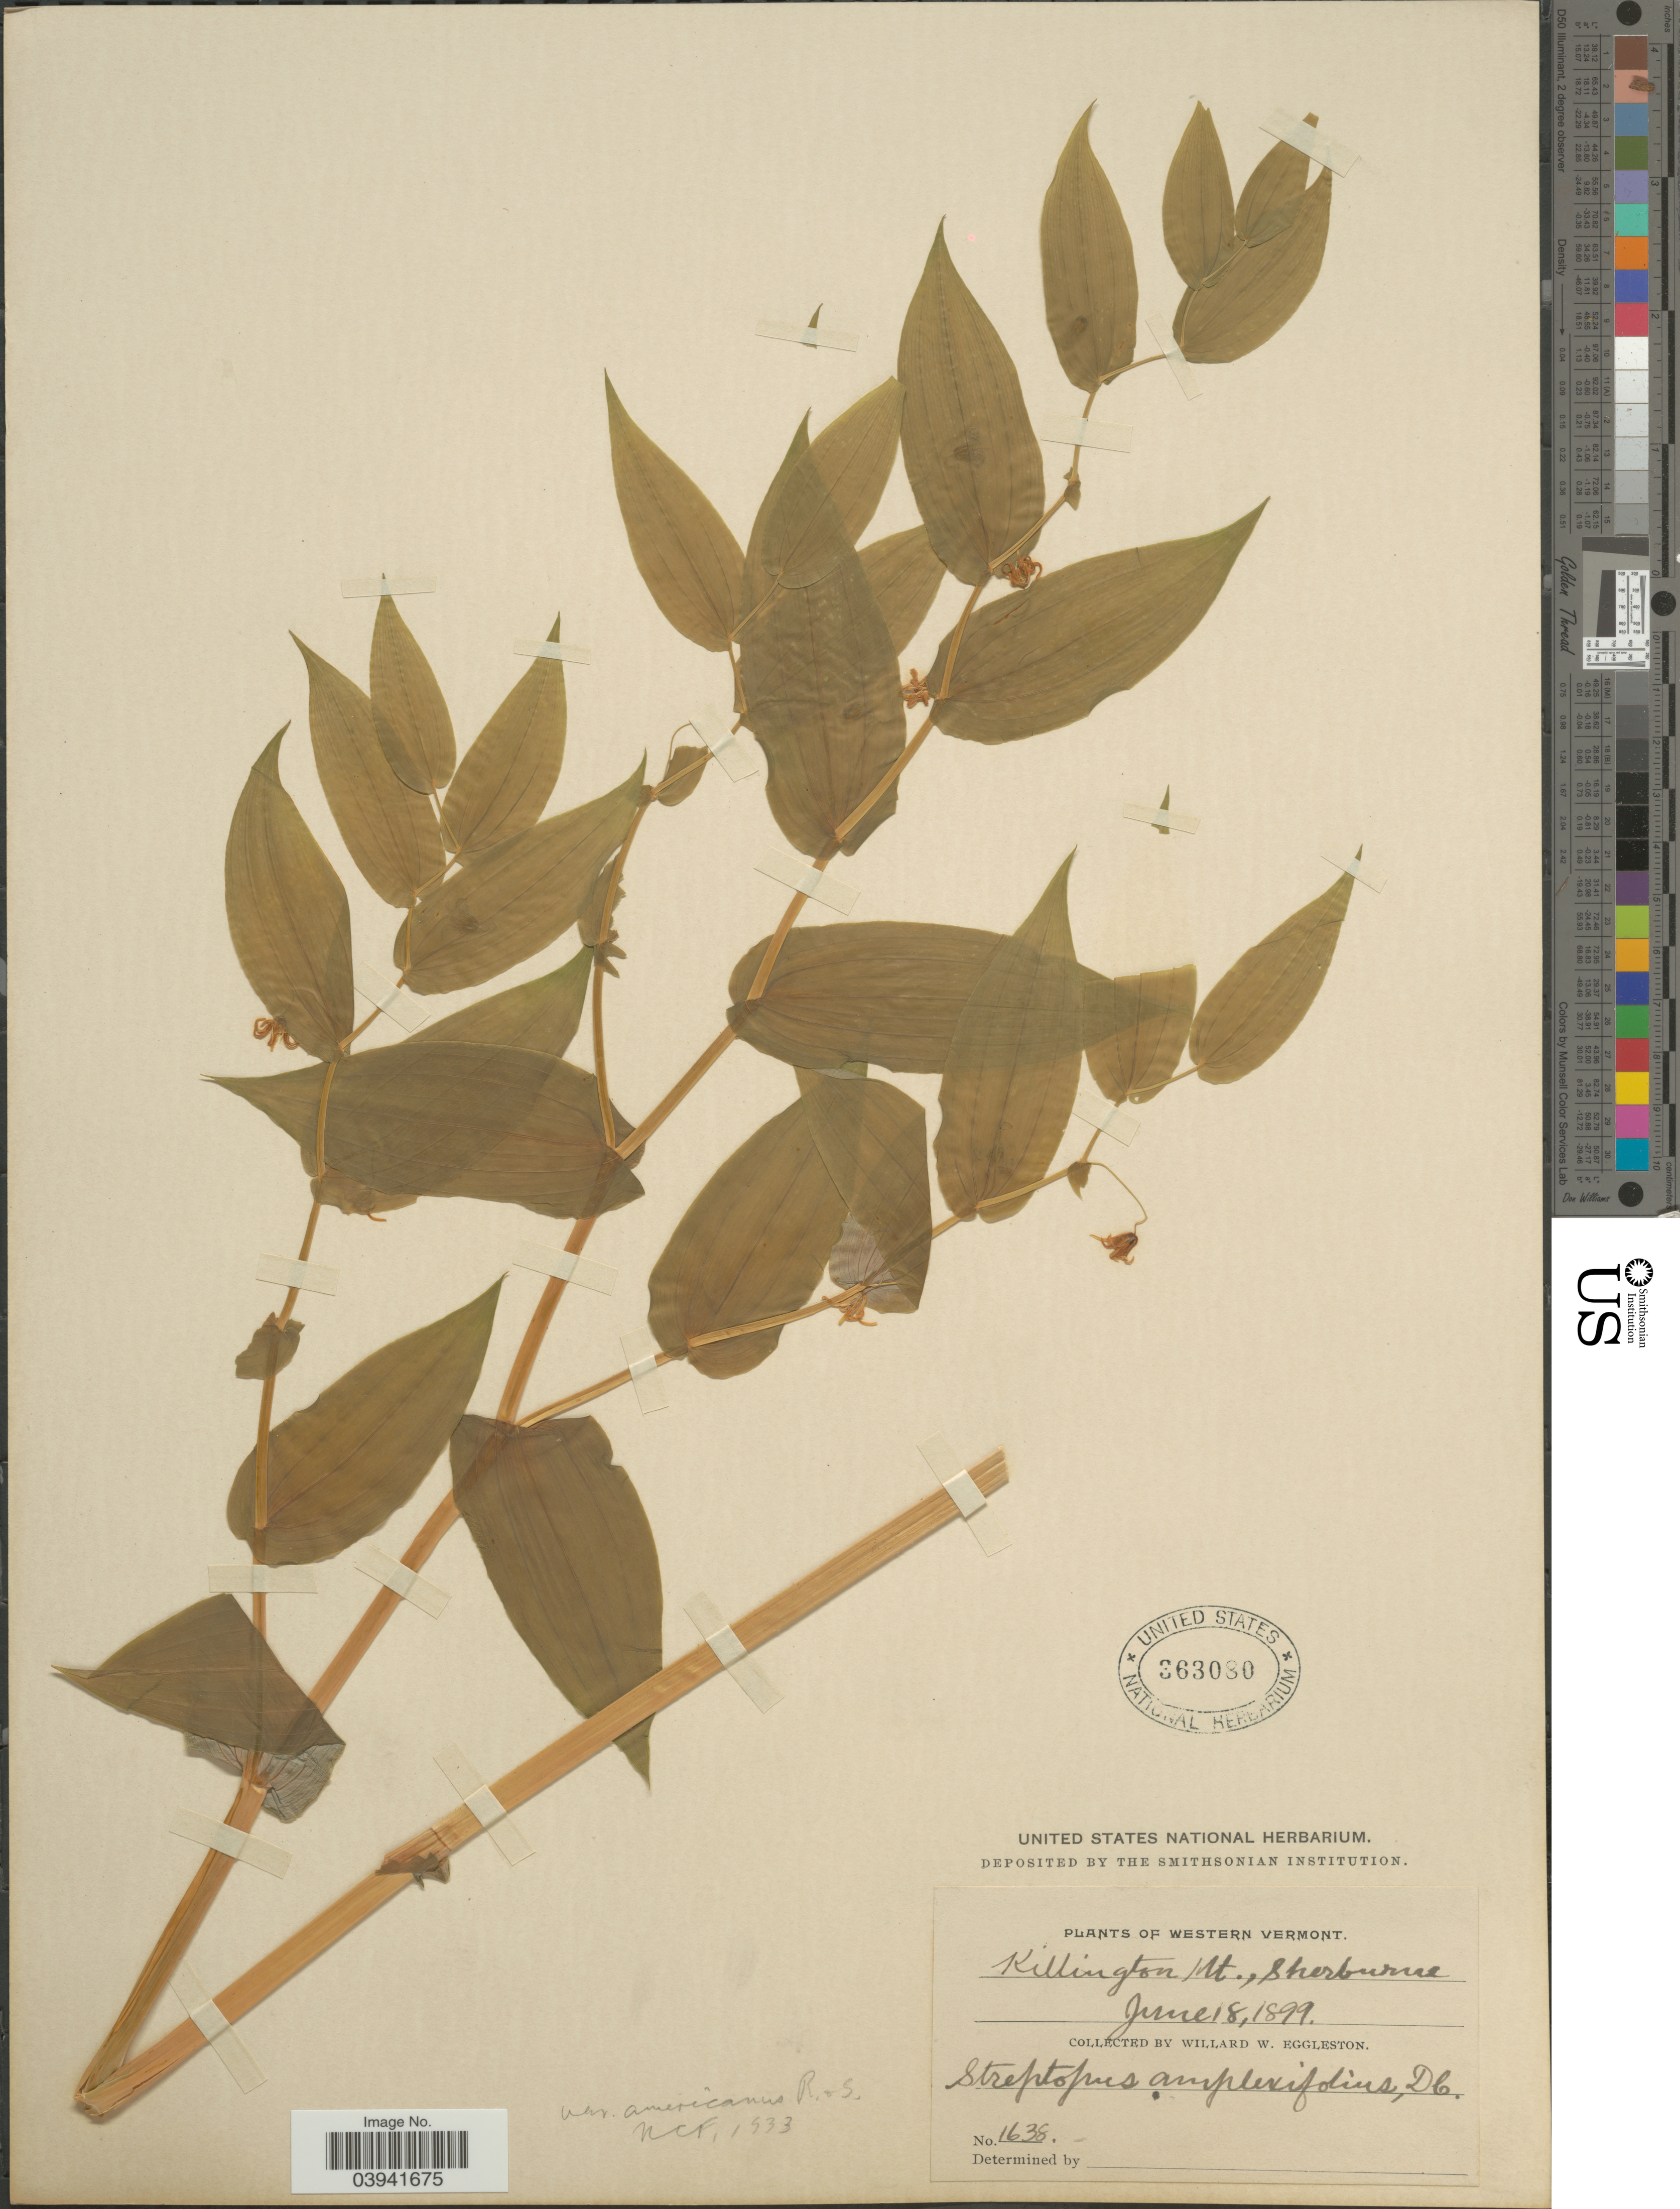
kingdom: Plantae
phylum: Tracheophyta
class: Liliopsida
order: Liliales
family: Liliaceae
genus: Streptopus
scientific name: Streptopus amplexifolius var. americanus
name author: Schult. & Schult. f.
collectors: W. W. Eggleston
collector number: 1638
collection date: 1899-06-18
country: United States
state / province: Vermont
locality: Western Vermont. Killington Mt., Sherburne.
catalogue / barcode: US 363080